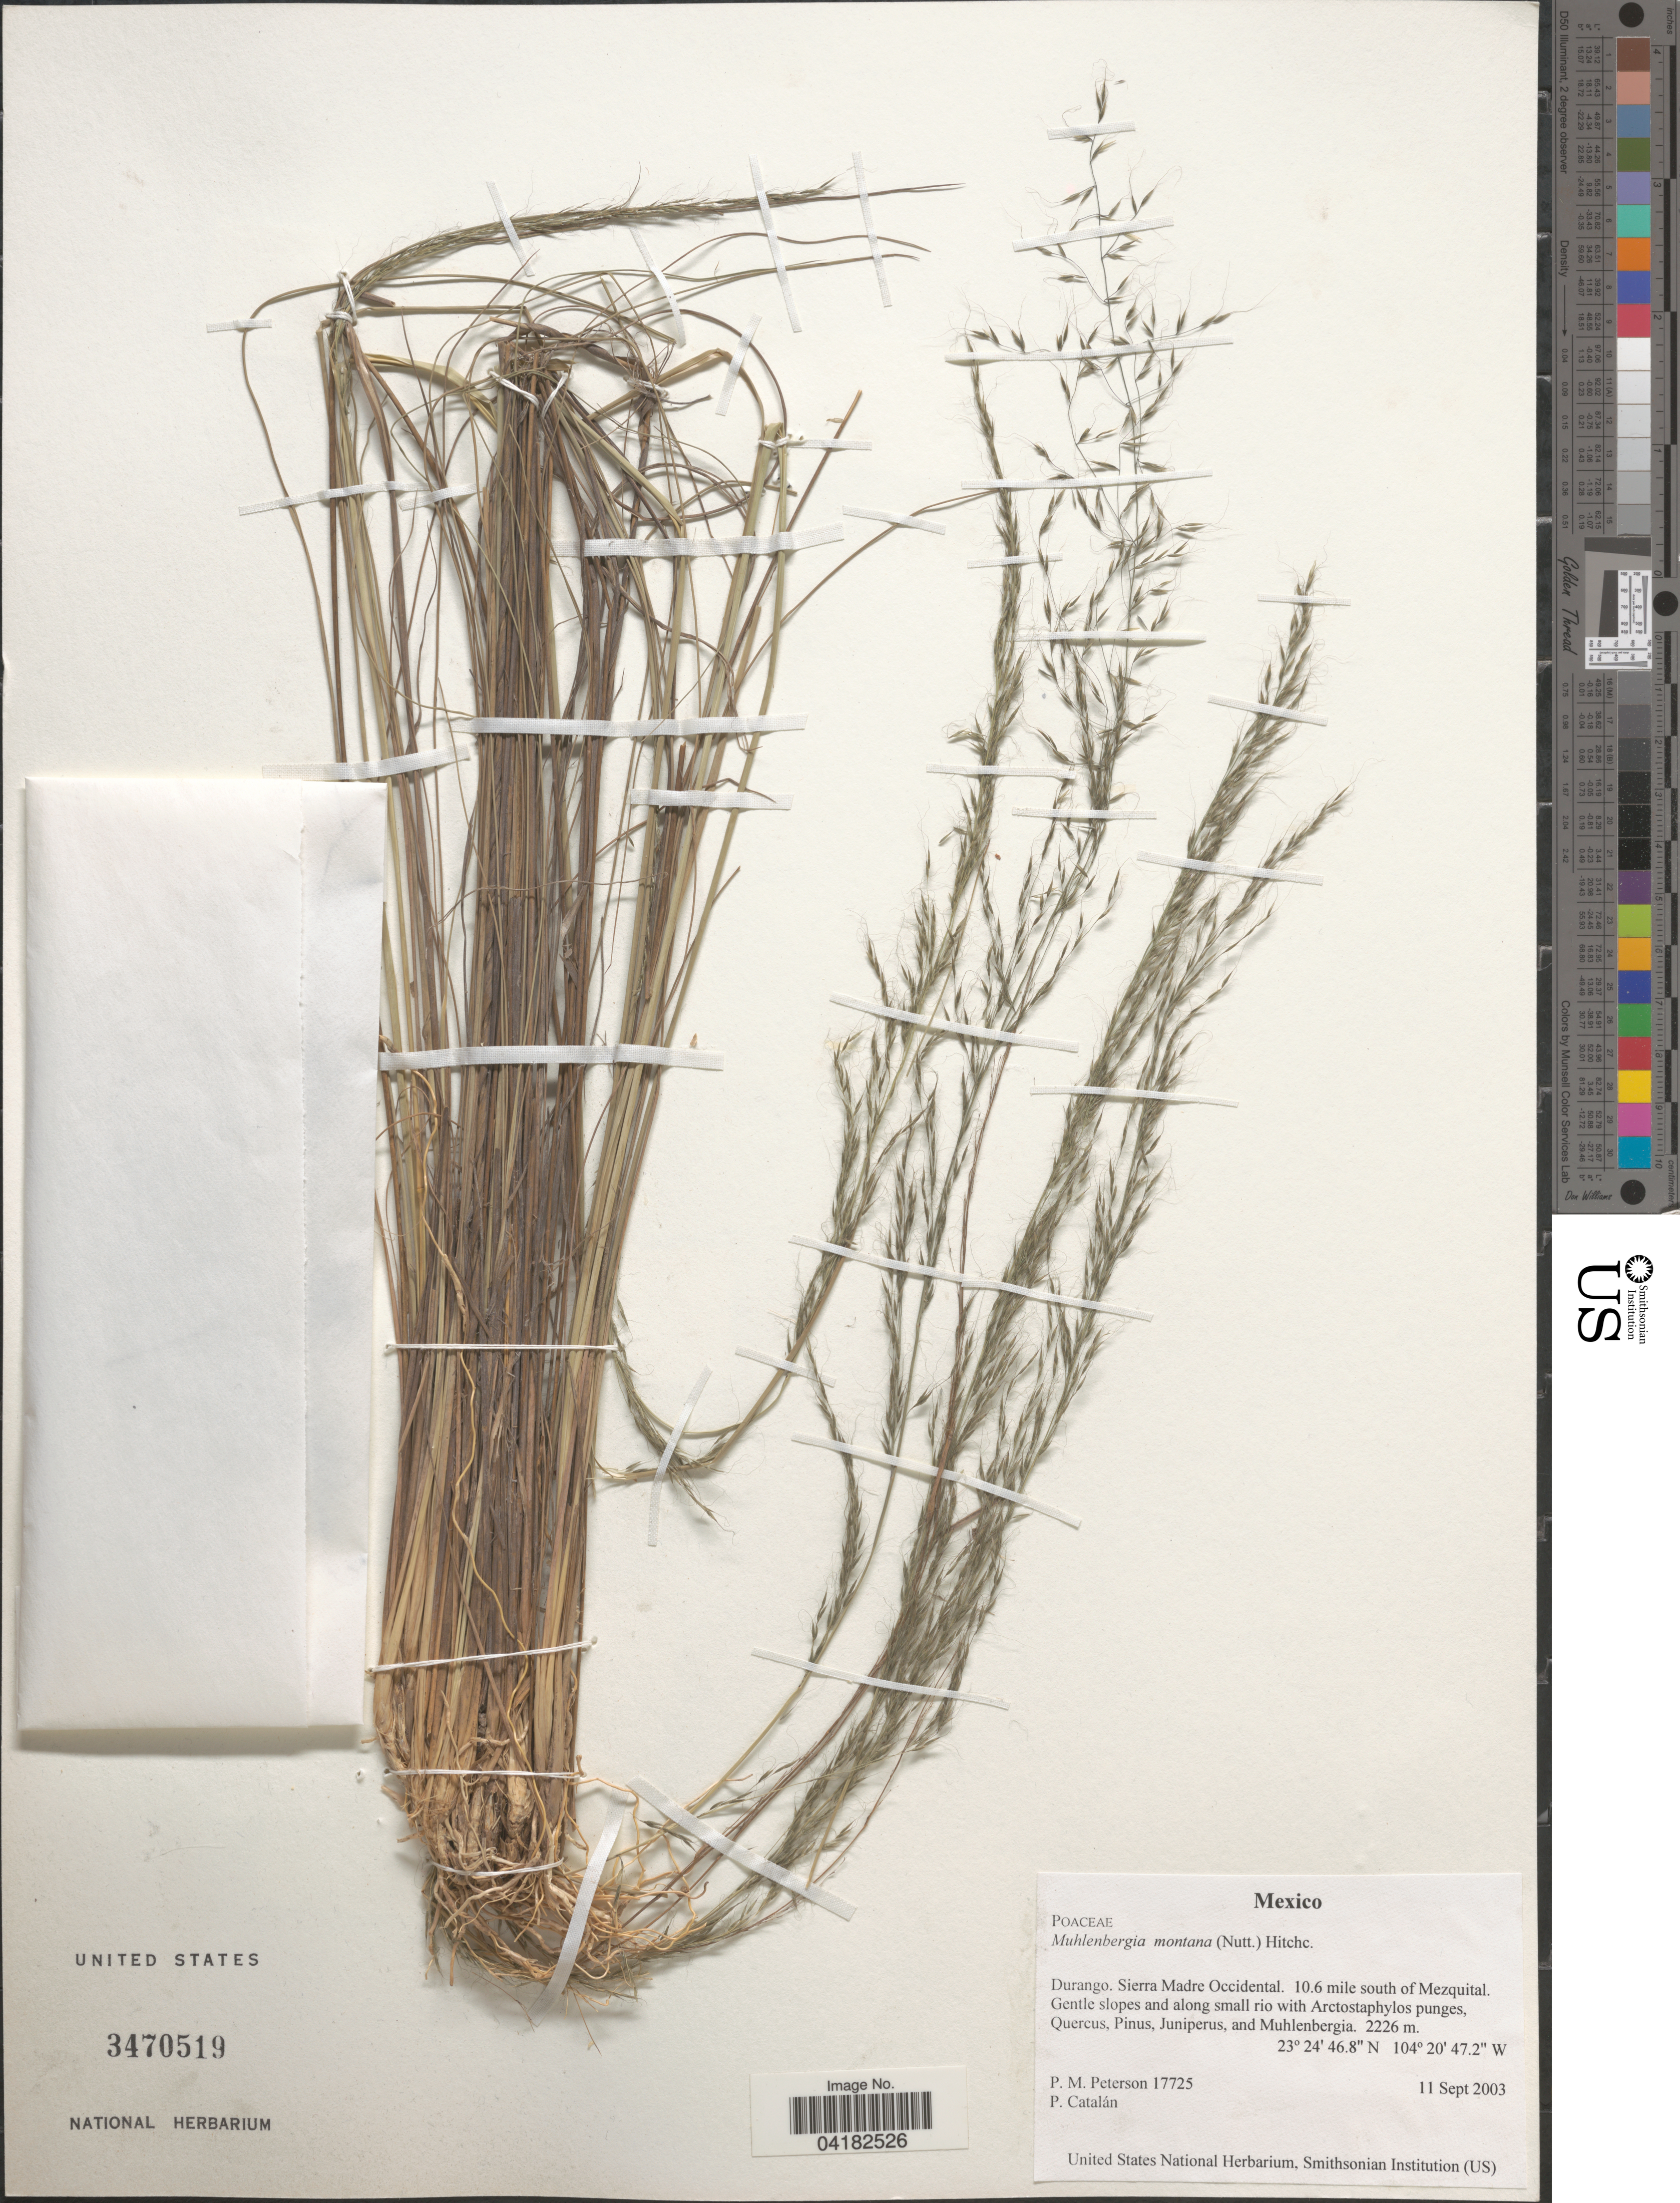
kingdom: Plantae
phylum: Tracheophyta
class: Liliopsida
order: Poales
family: Poaceae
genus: Muhlenbergia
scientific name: Muhlenbergia montana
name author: (Nutt.) Hitchc.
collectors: P. M. Peterson & P. Catalán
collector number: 17725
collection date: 2003-09-11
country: Mexico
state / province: Durango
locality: Sierra Madre Occidental. 10.6 mile south of Mezquital.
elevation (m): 2226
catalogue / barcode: US 3470519